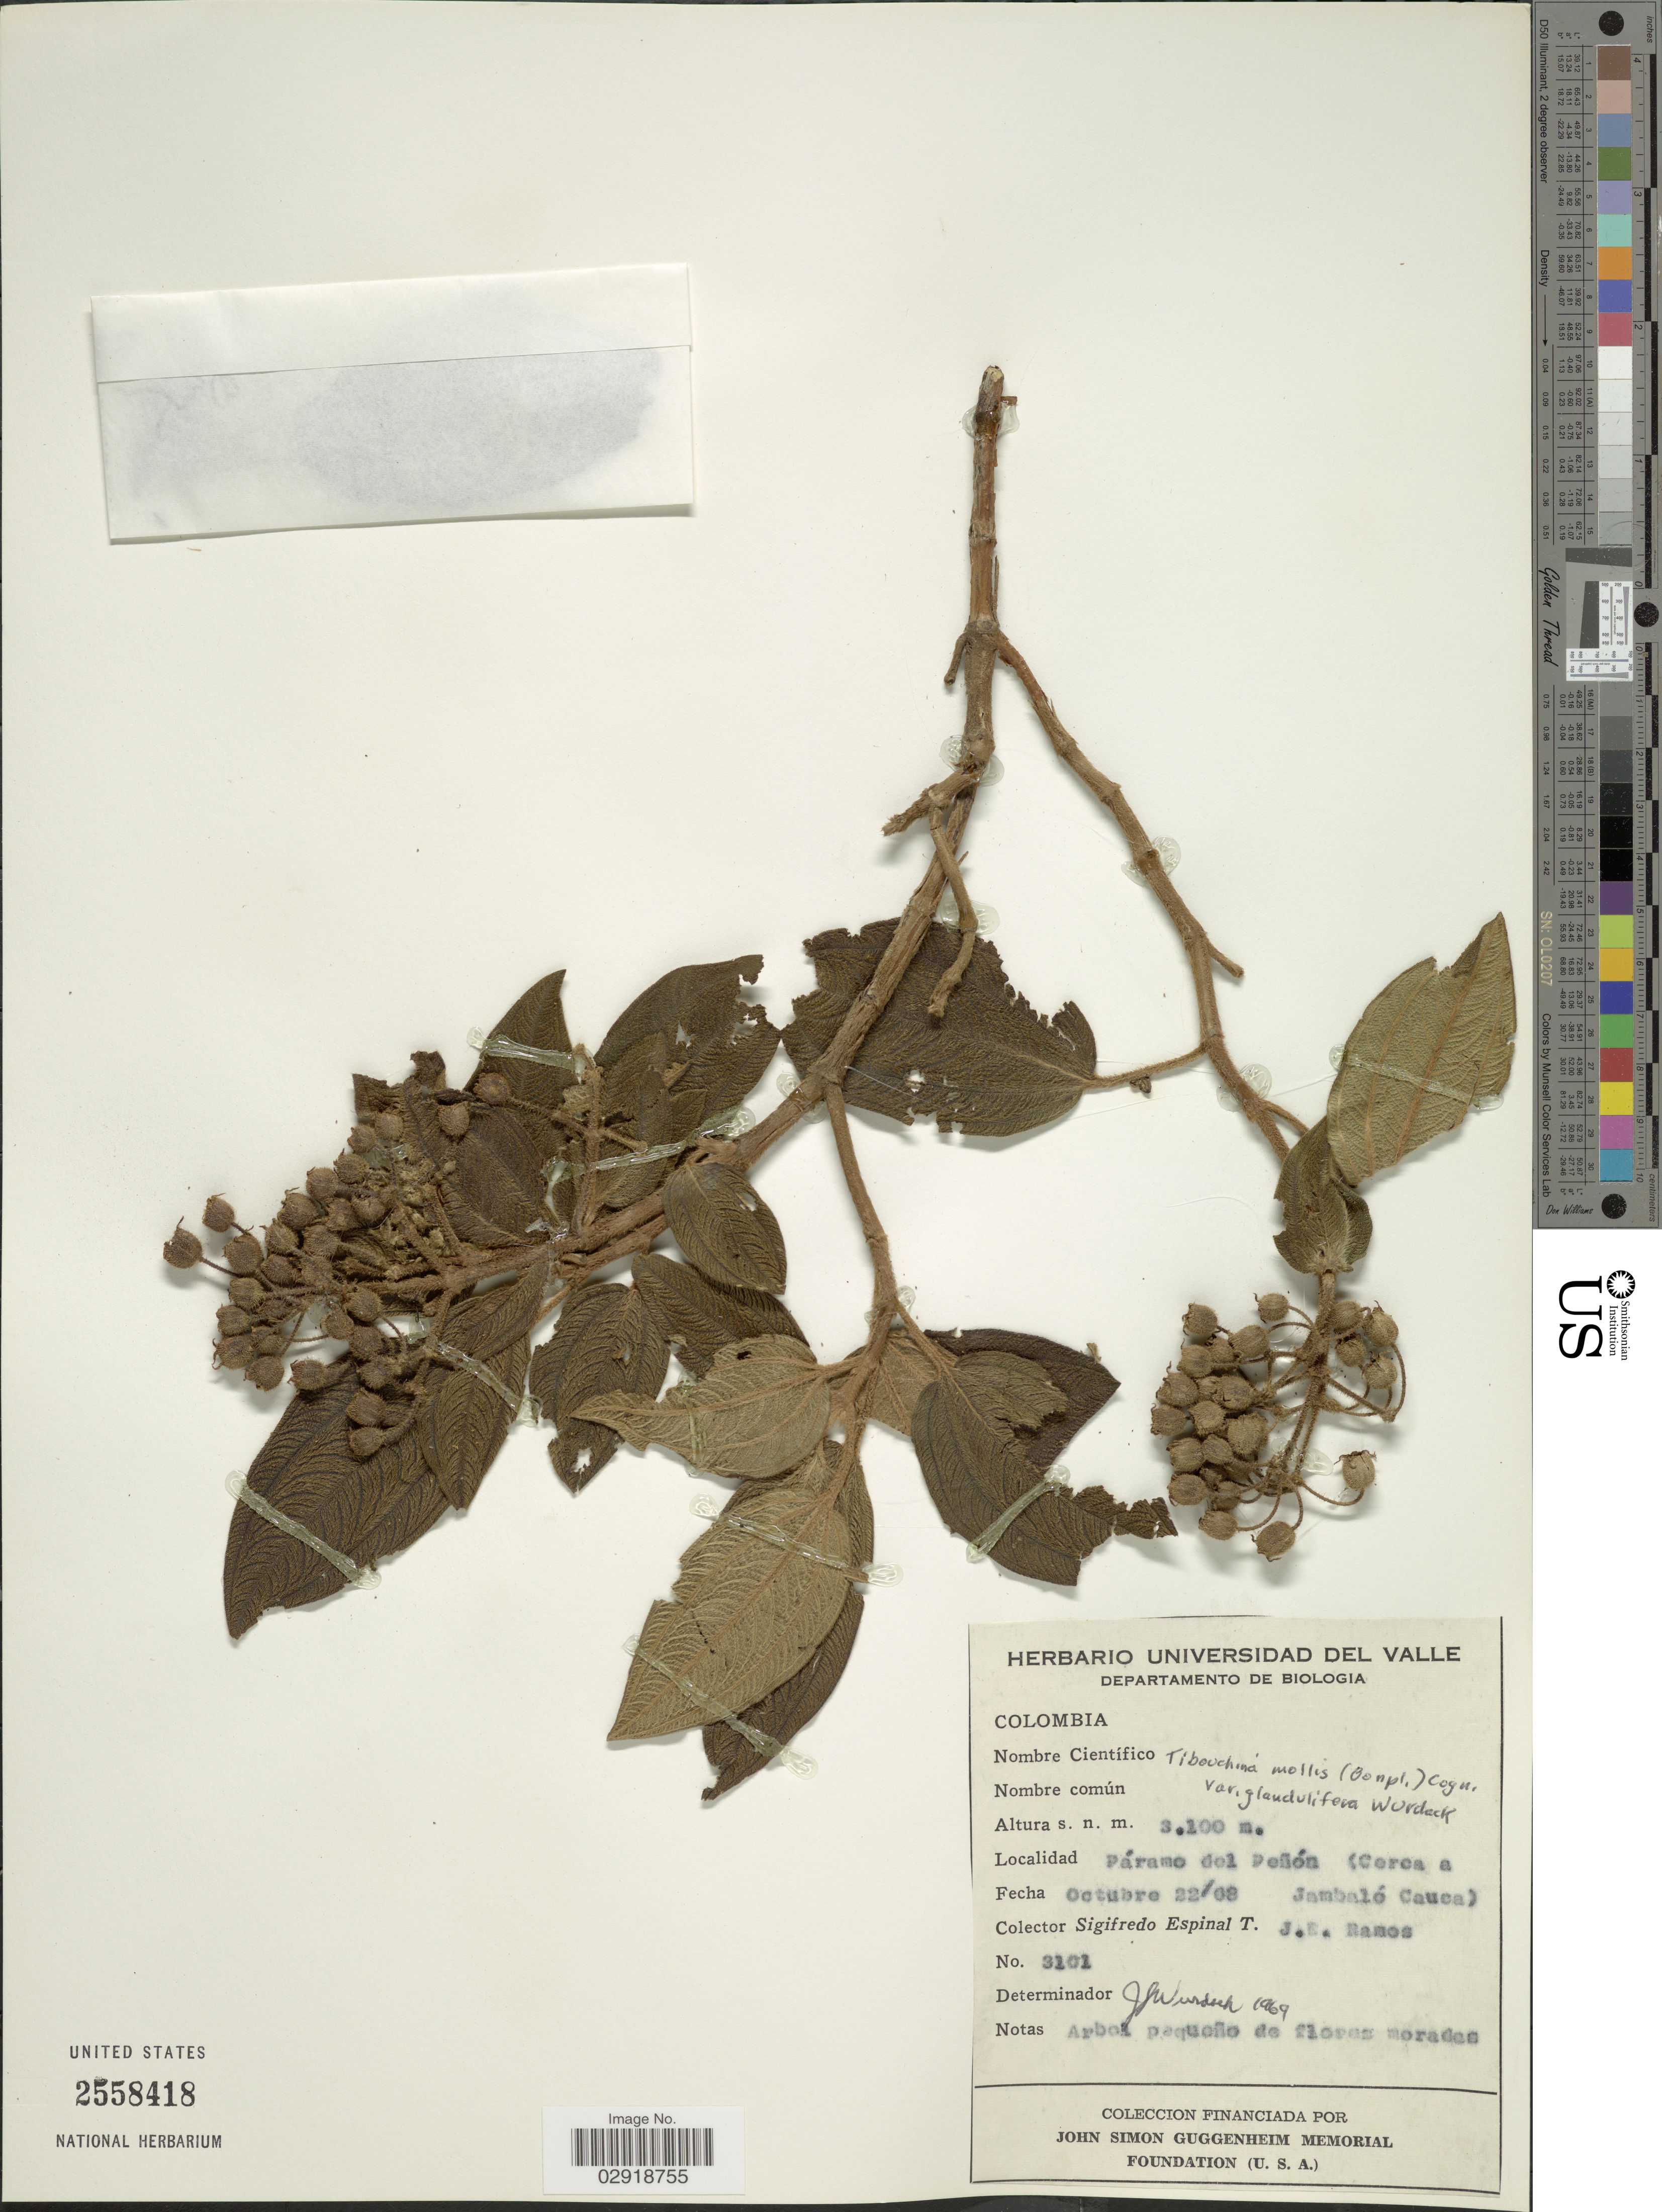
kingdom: Plantae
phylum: Tracheophyta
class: Magnoliopsida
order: Myrtales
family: Melastomataceae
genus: Chaetogastra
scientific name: Chaetogastra mollis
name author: (Bonpl.) DC.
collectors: L. S. Espinal & J. E. Ramos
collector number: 3101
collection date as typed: Transcribed d/m/y: 22/10/8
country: Colombia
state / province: Cauca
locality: Páramo del Peñón (Cerca a Jambaló Cauca).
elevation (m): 3100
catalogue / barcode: US 2558418